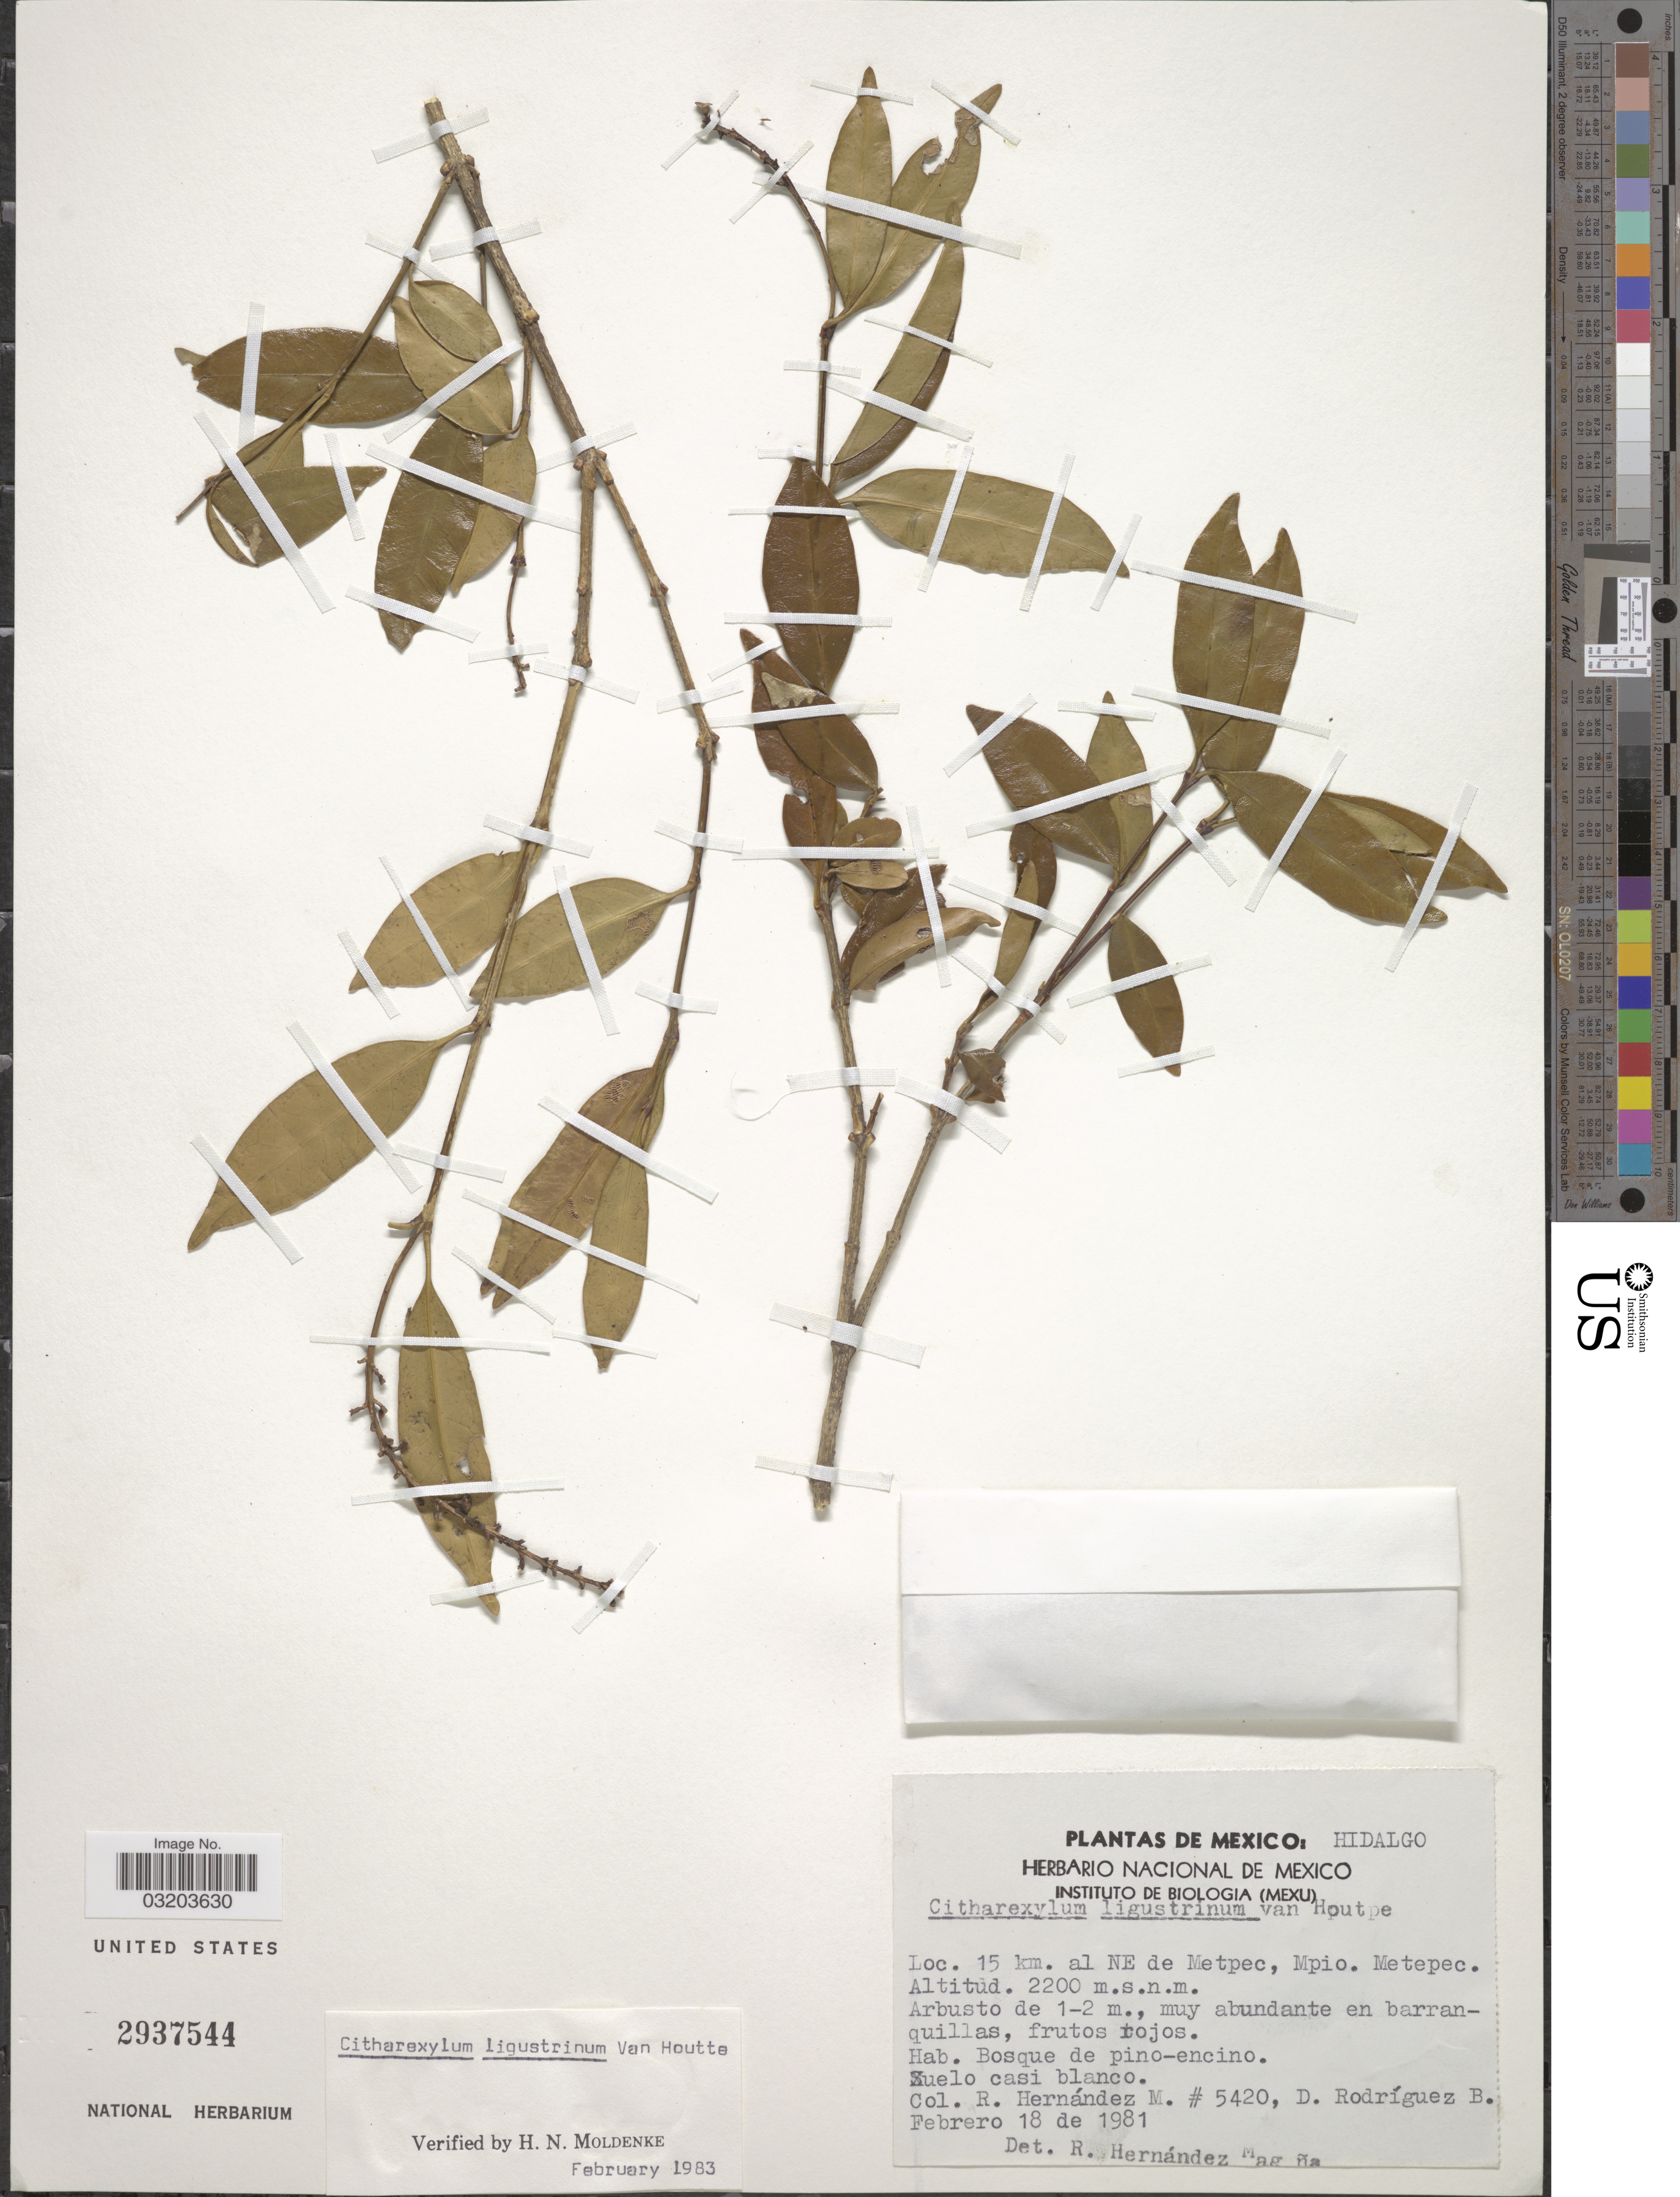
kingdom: Plantae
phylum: Tracheophyta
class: Magnoliopsida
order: Lamiales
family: Verbenaceae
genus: Citharexylum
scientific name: Citharexylum ligustrinum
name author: Van Houtte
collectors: R. Hernández M. & D. Rodríguez B.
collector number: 5420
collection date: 1981-02-18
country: Mexico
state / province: Hidalgo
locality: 15 km. al NE de Metpec, Mpio. Metepec.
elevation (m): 2200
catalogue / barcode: US 2937544